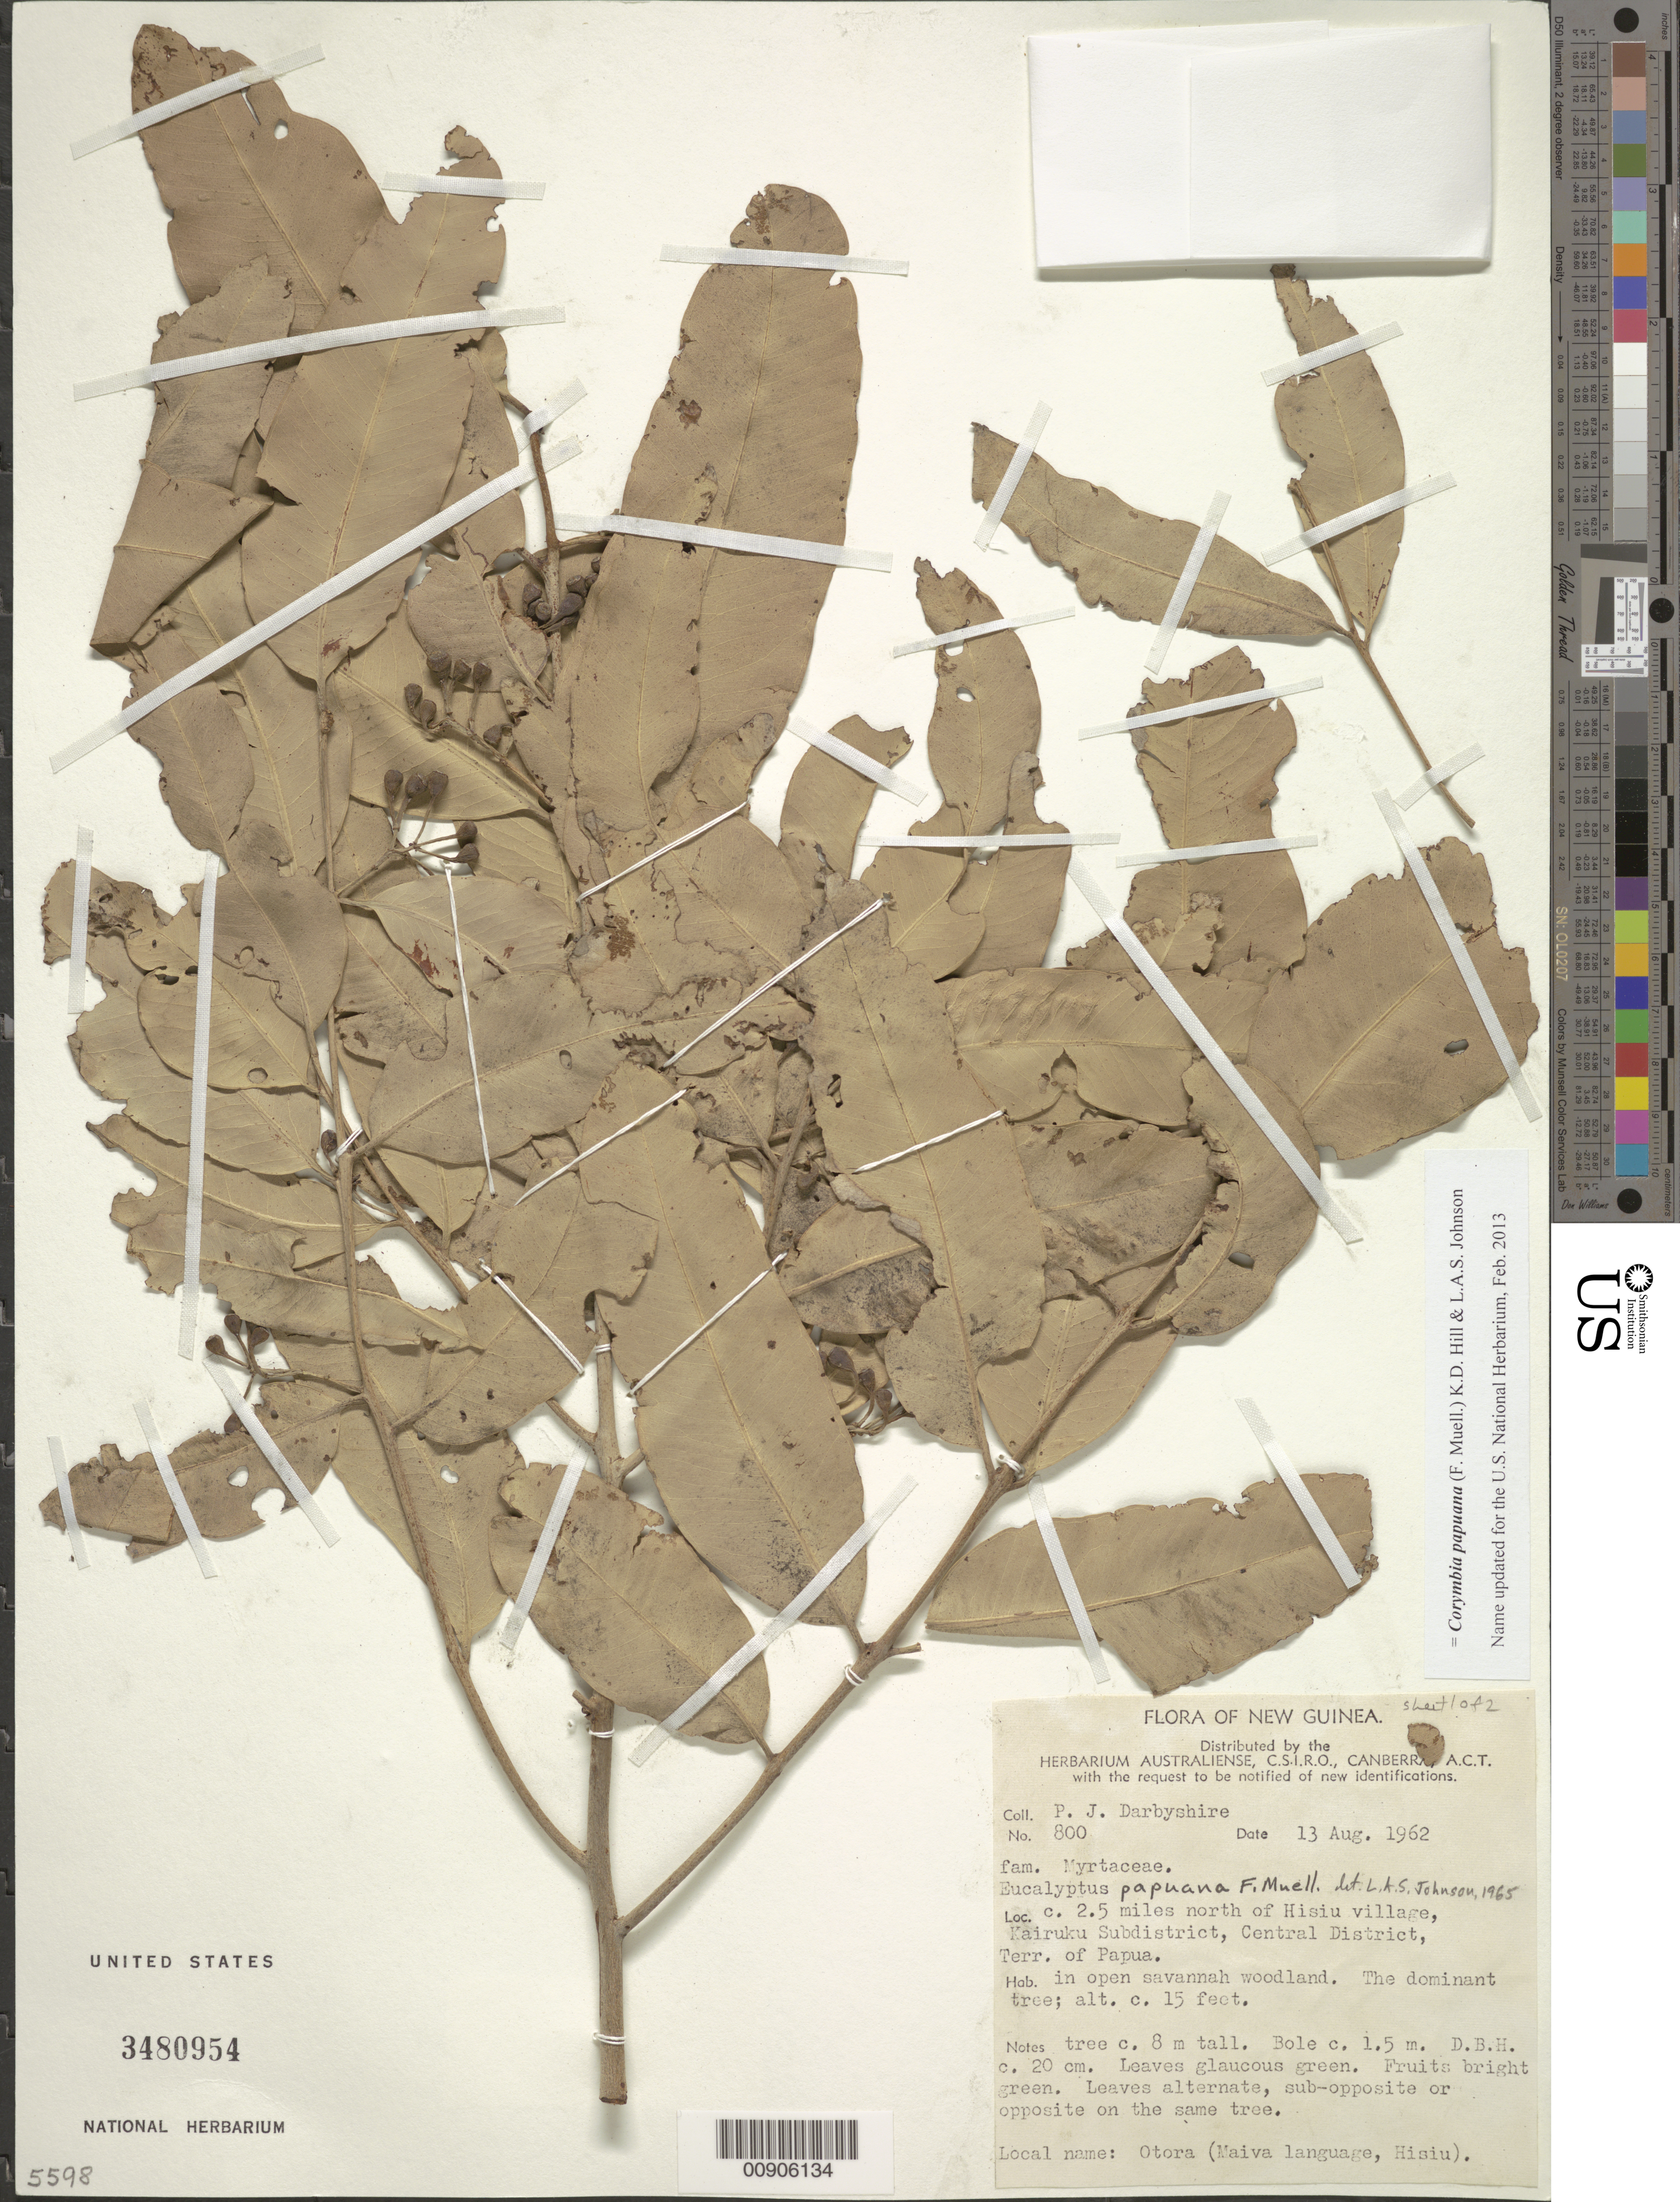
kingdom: Plantae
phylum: Tracheophyta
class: Magnoliopsida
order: Myrtales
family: Myrtaceae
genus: Eucalyptus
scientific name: Eucalyptus papuana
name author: F. Muell.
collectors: P. Darbyshire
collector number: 800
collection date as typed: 13 Aug 1962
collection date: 1962-08-13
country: Papua New Guinea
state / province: Central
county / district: Kairuku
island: New Guinea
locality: About 2.5 miles north of Hisiu village, Kairuku sub-dist.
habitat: In open savannah woodland.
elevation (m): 5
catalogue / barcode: US 3480954